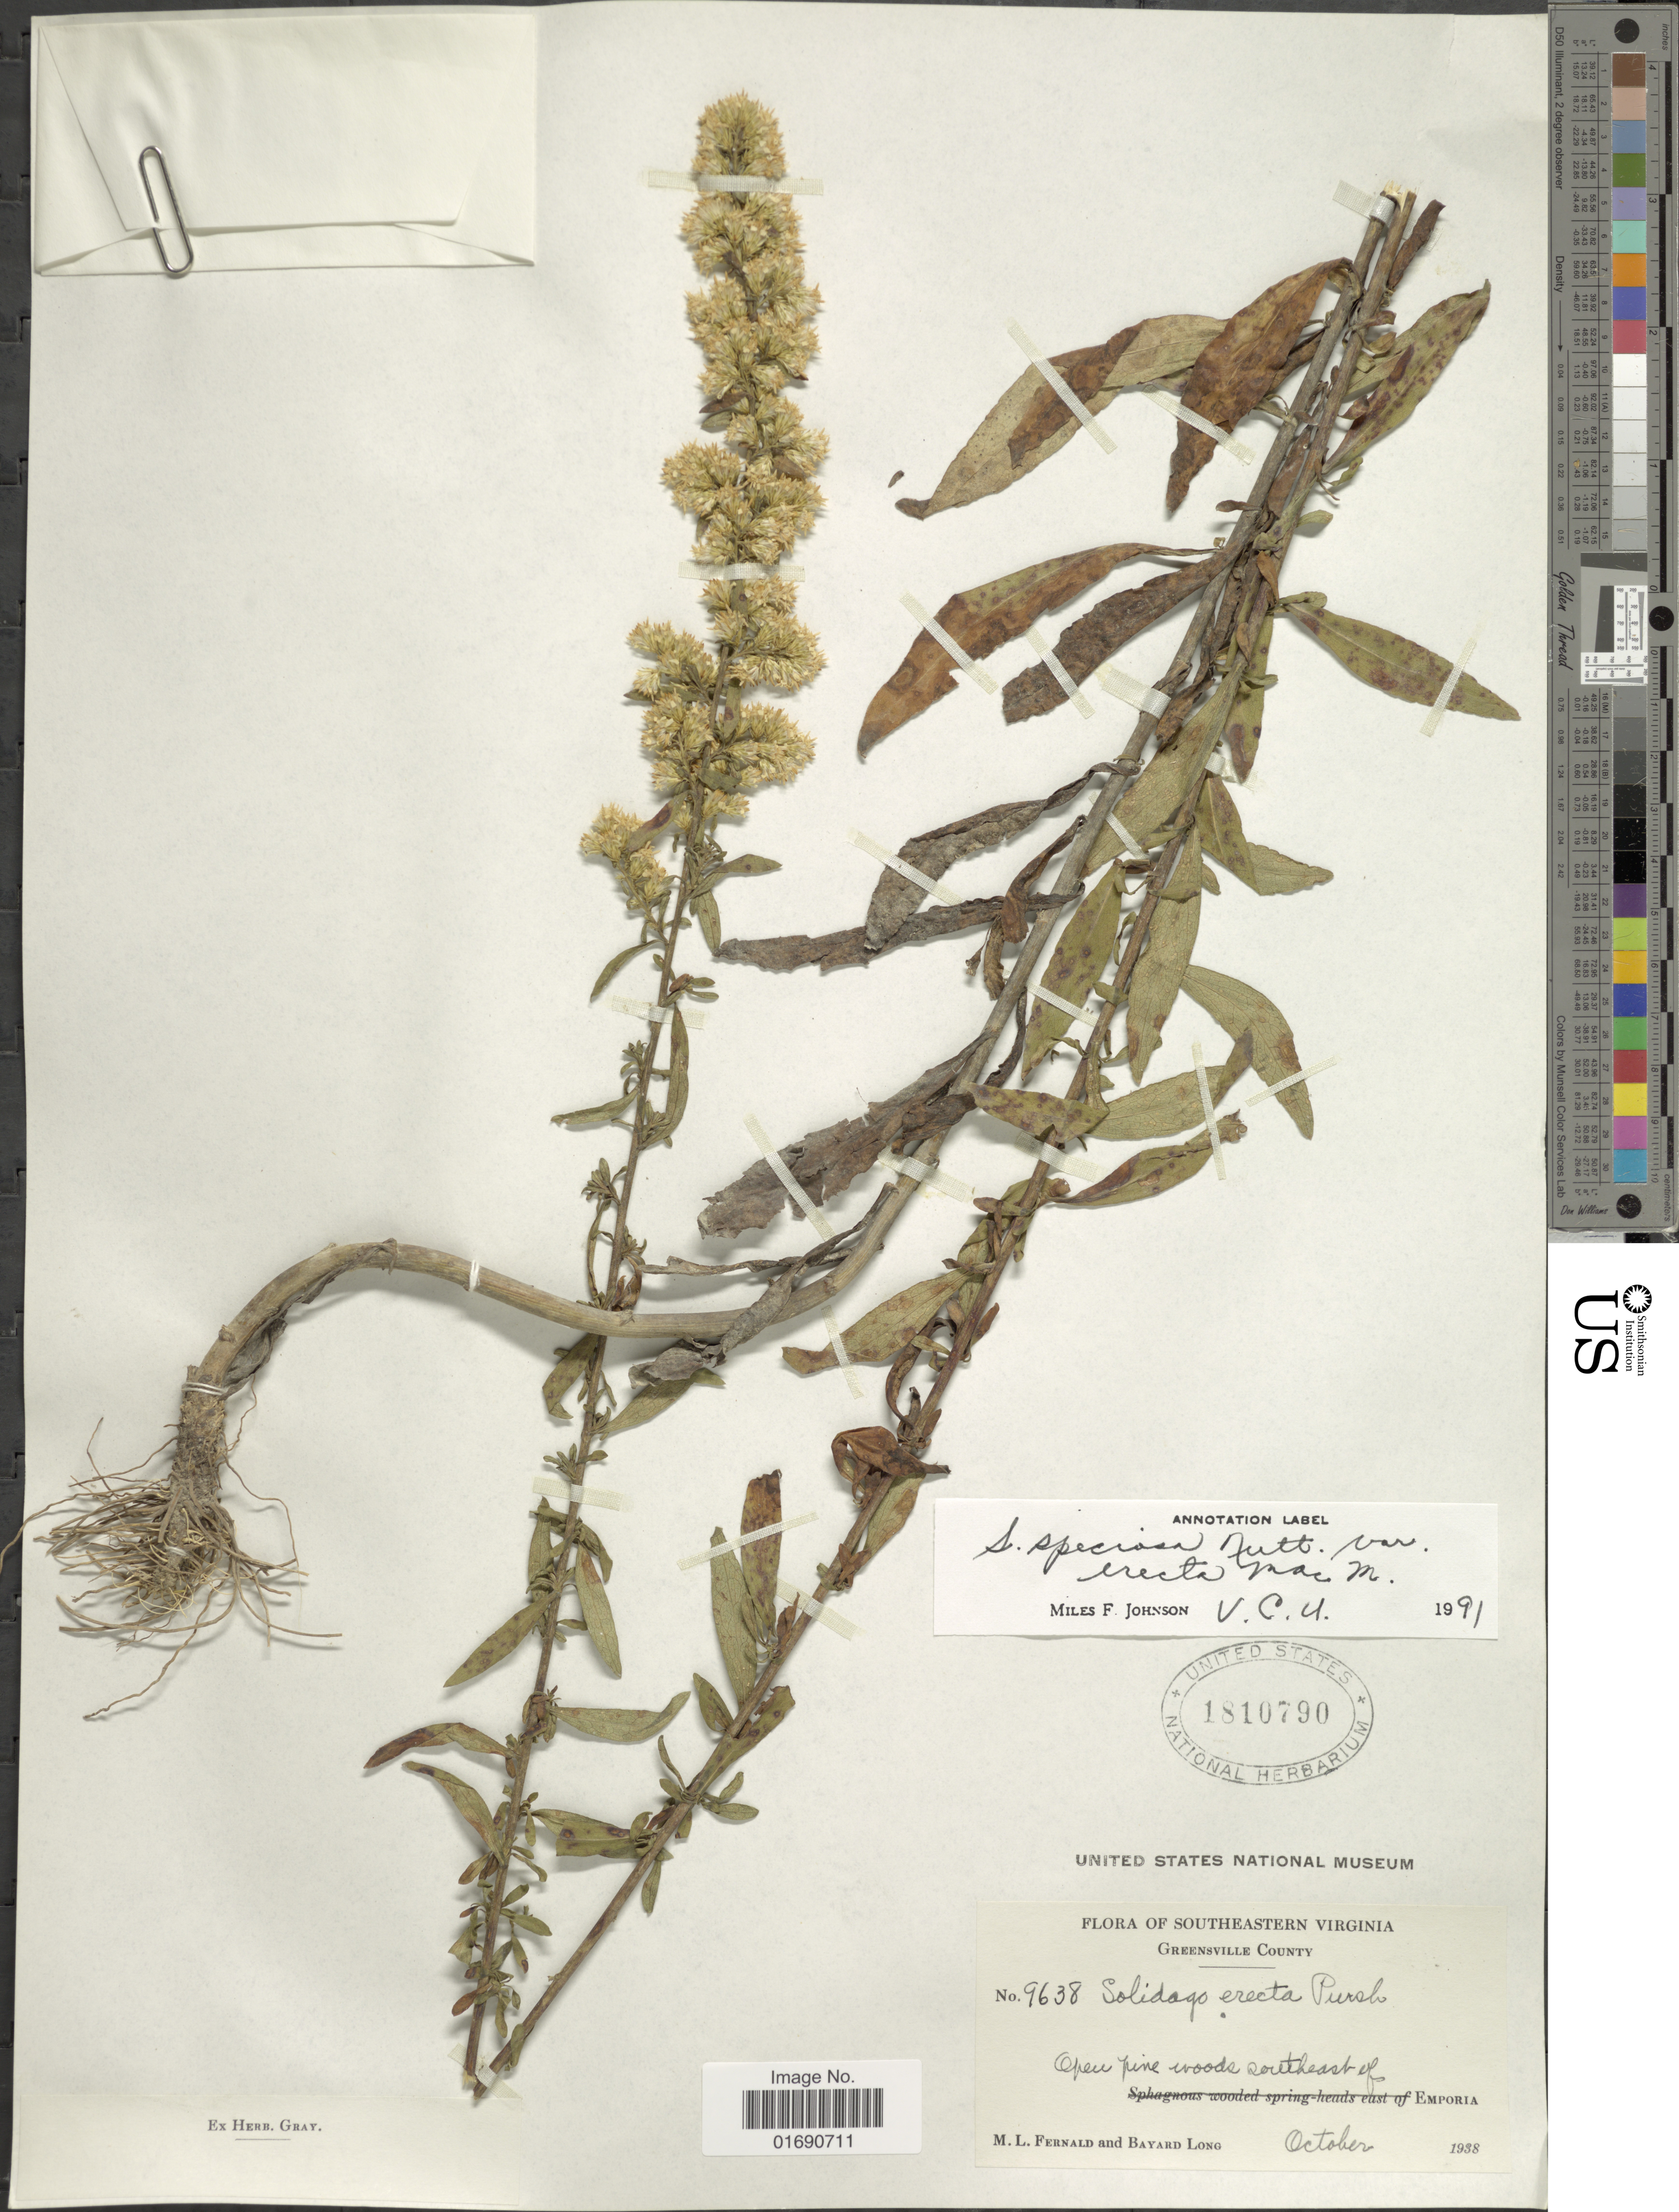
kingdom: Plantae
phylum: Tracheophyta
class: Magnoliopsida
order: Asterales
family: Asteraceae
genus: Solidago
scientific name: Solidago speciosa var. erecta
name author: (Pursh) MacMill.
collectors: M. L. Fernald & B. Long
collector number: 9638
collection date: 1938-10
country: United States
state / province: Virginia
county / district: Greensville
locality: Southeastern Virginia, Greensville County, open pine woods southeast of Emporia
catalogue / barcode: US 1810790